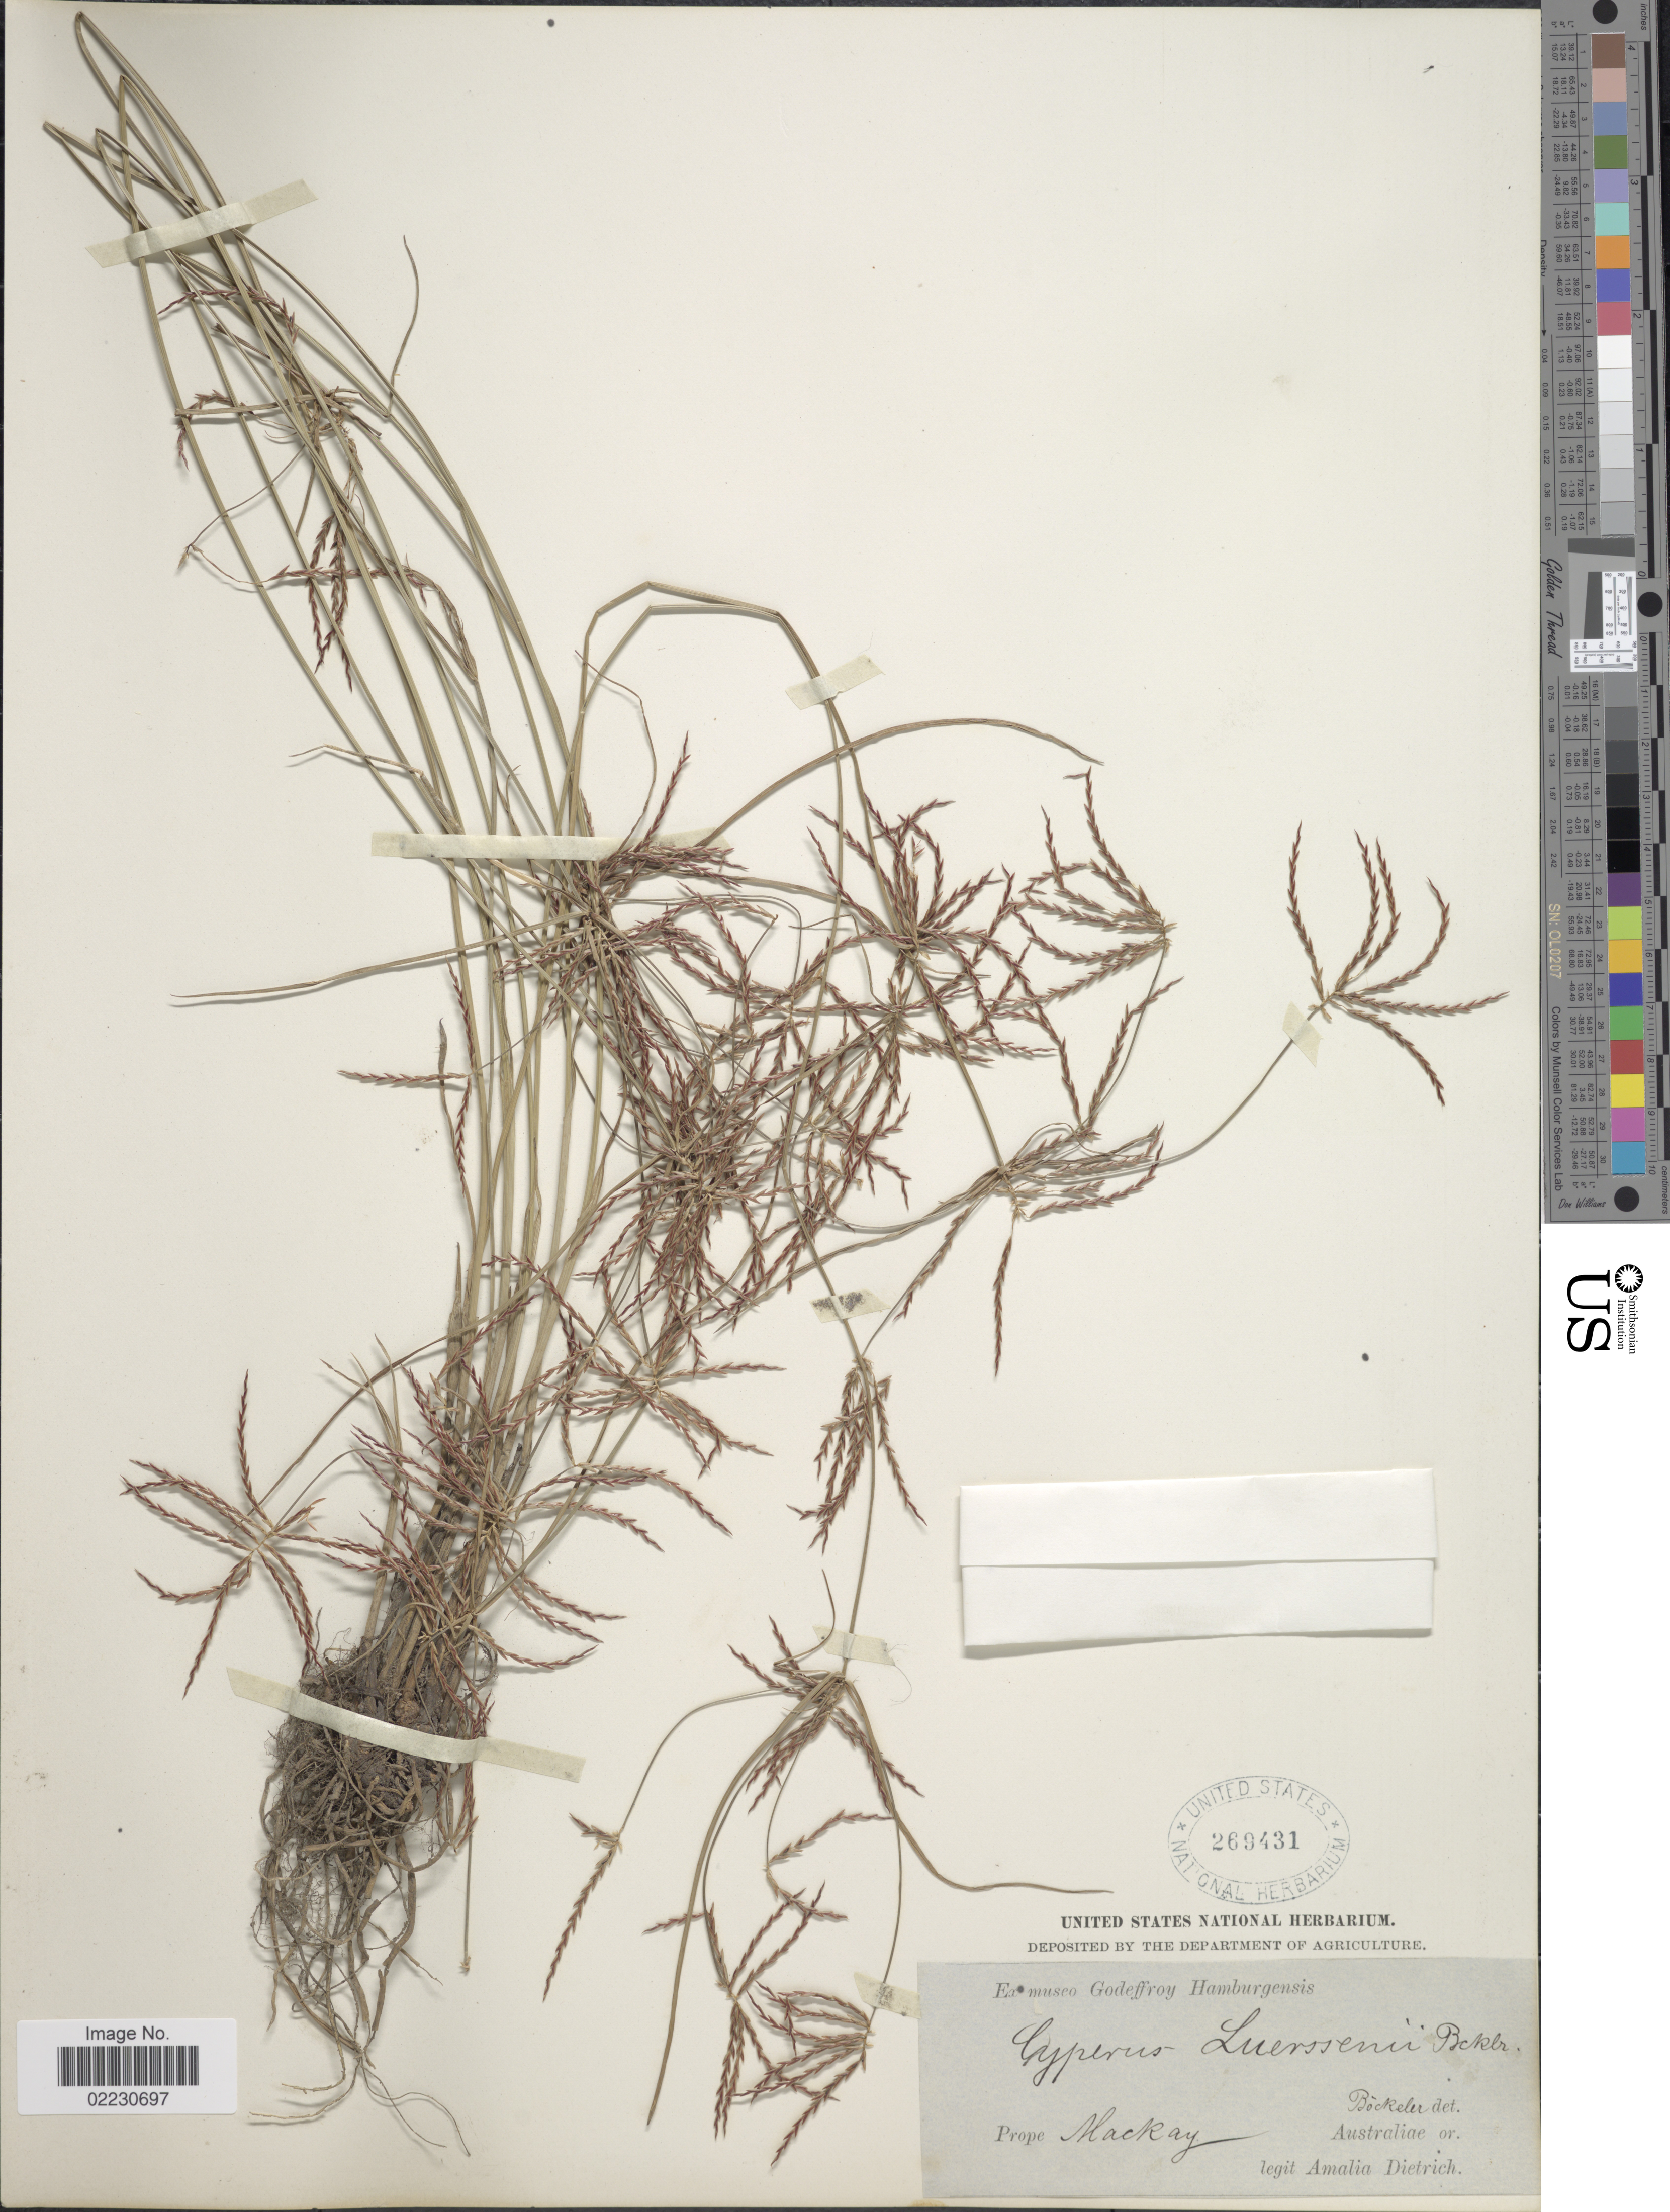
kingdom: Plantae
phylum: Tracheophyta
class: Liliopsida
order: Poales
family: Cyperaceae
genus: Cyperus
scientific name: Cyperus luerssenii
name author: Boeckeler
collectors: A. Dietrich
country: Australia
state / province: Queensland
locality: Mackay, Australiae or.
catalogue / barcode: US 269431